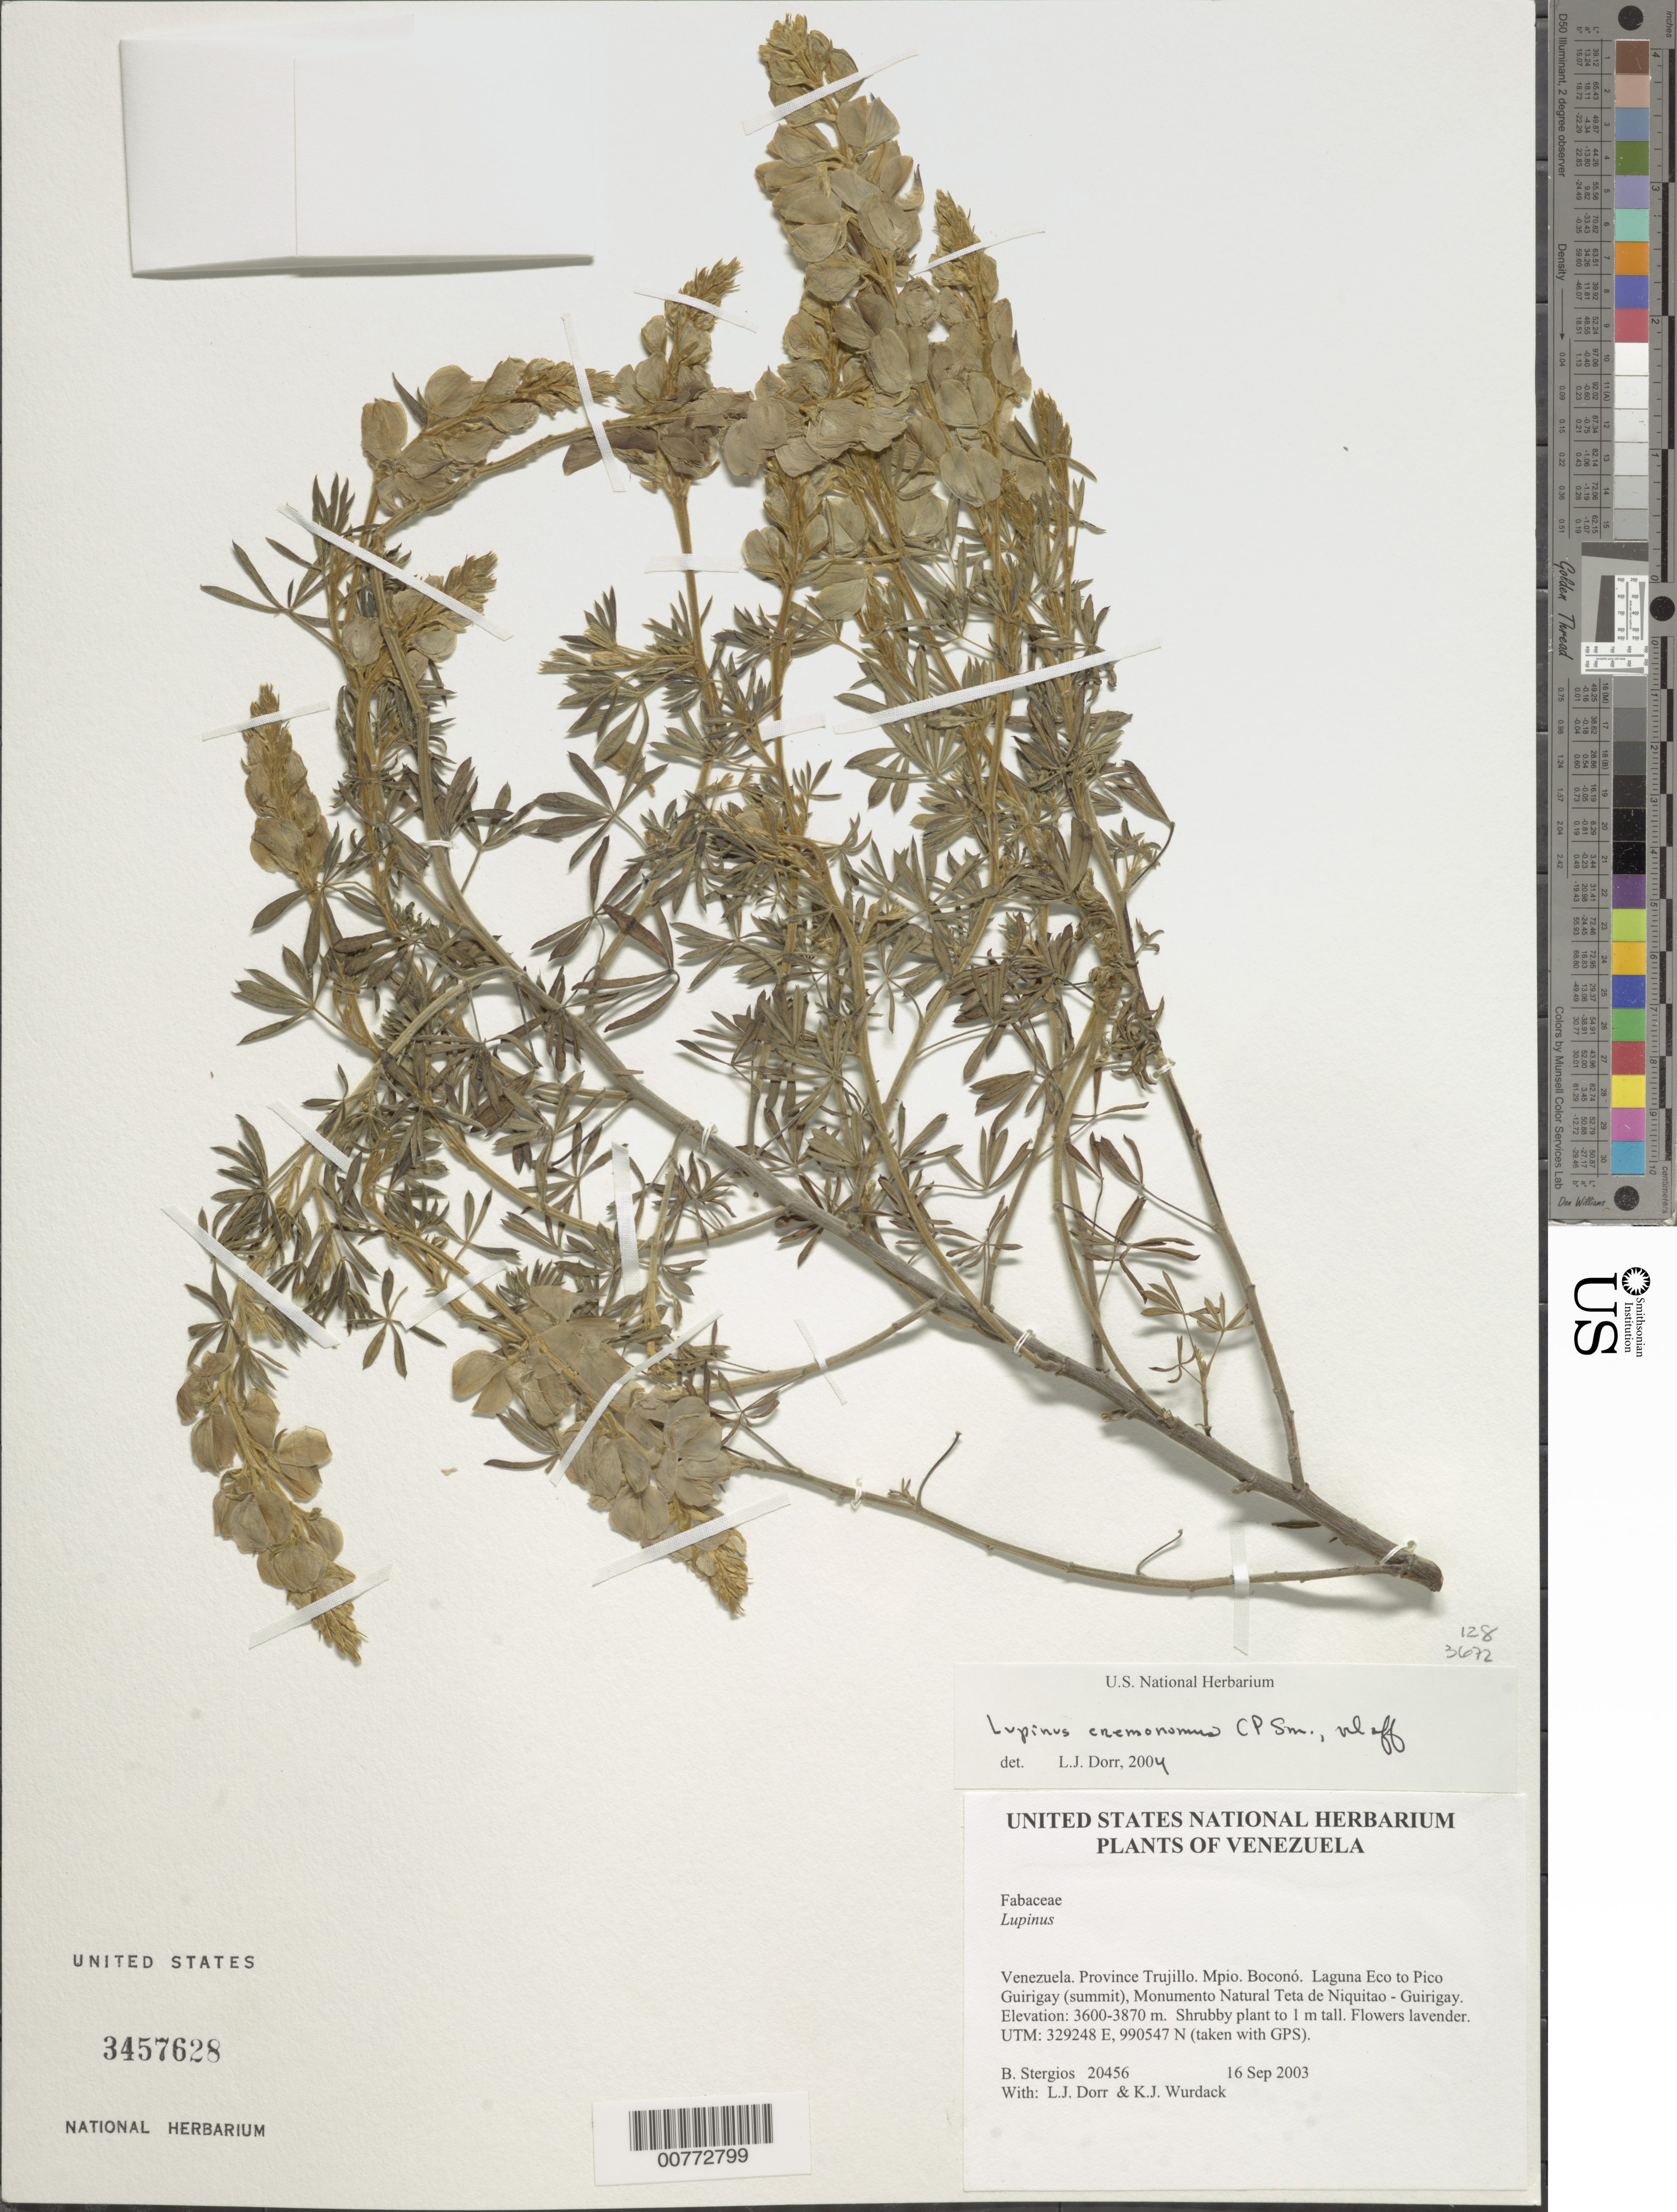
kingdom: Plantae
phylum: Tracheophyta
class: Magnoliopsida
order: Fabales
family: Fabaceae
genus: Lupinus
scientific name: Lupinus eremonomus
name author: C.P. Sm.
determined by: Dorr, L. J., (BOT), Smithsonian Institution - National Museum of Natural History (UNITED STATES)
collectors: B. G. Stergios, L. J. Dorr & K. Wurdack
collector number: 20456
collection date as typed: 16 Sep 2003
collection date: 2003-09-16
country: Venezuela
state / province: Trujillo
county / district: Boconó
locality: Laguna Eco to Pico Guirigay (summit), Monumento Natural Teta de Niquitao - Guirigay.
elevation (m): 3600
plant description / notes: OXF, PORT, US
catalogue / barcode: US 3457628